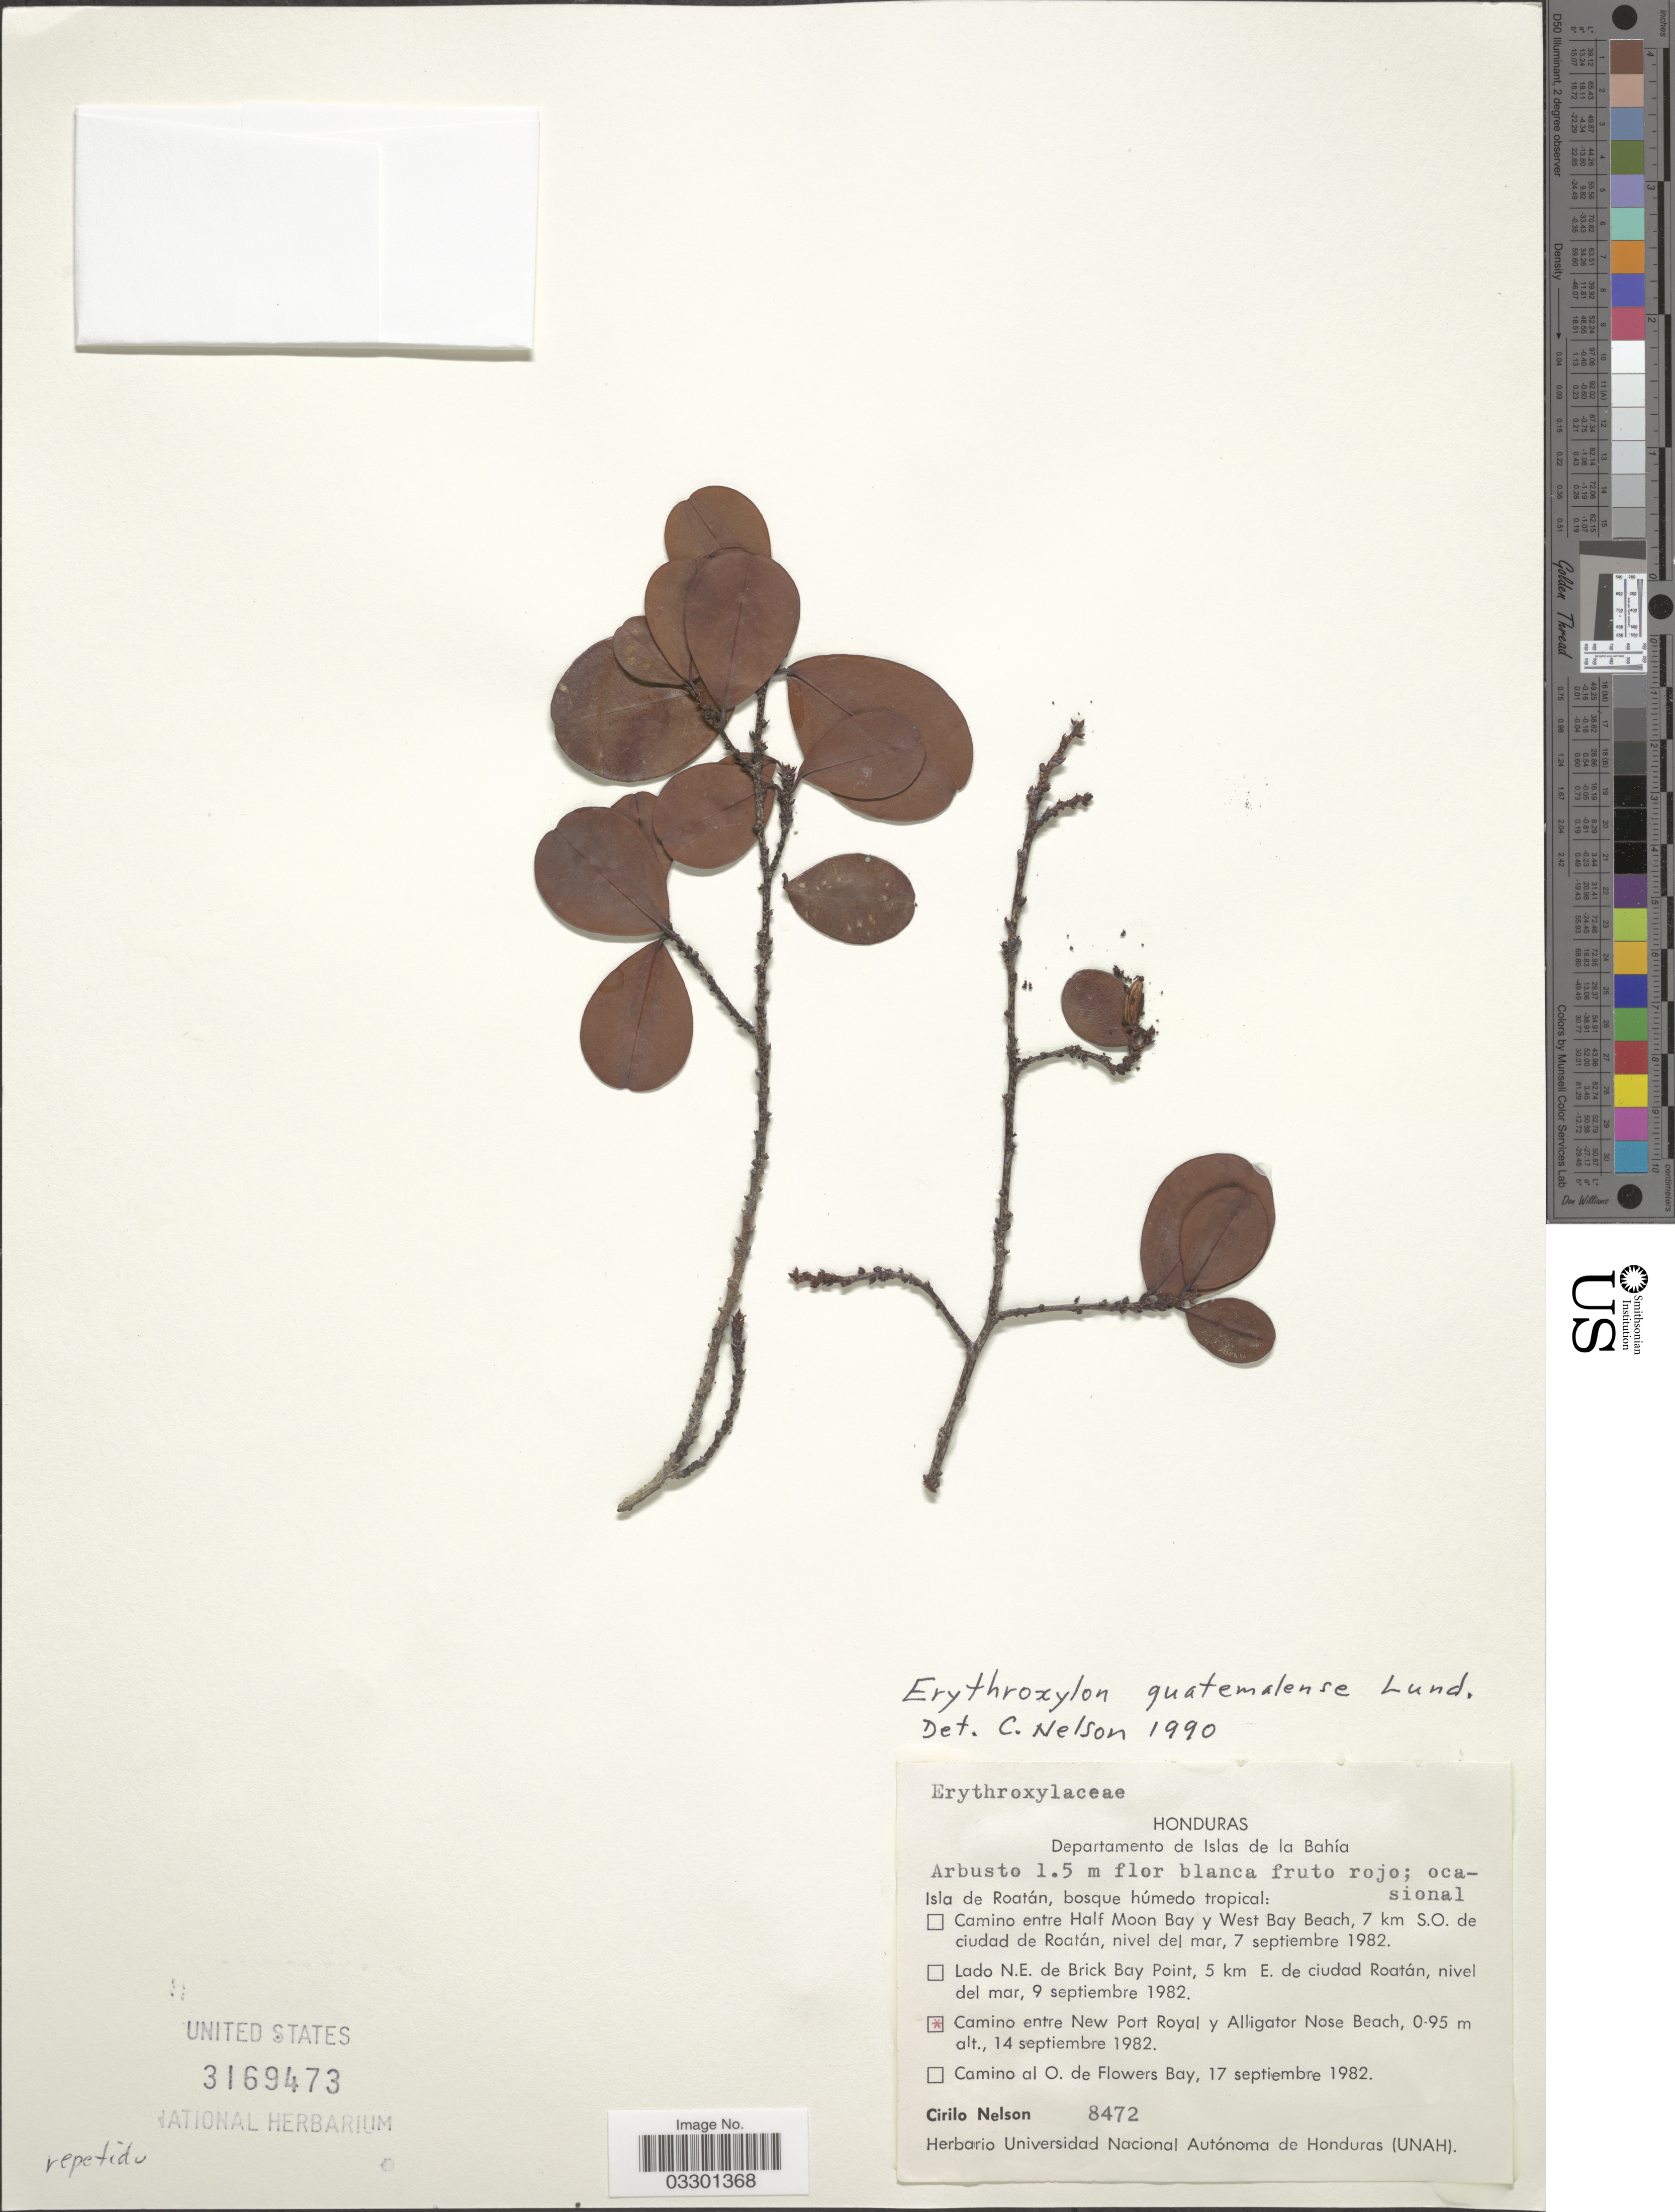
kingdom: Plantae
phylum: Tracheophyta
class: Magnoliopsida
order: Malpighiales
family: Erythroxylaceae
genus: Erythroxylum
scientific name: Erythroxylum guatemalense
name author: Lundell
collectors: C. Nelson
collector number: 8472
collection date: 1982-09-14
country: Honduras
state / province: Islas de la Bahía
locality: Departamento de Islas de la Bahía. Camino entre New Port Royal y Alligator Nose beach.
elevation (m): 0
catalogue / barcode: US 3169473